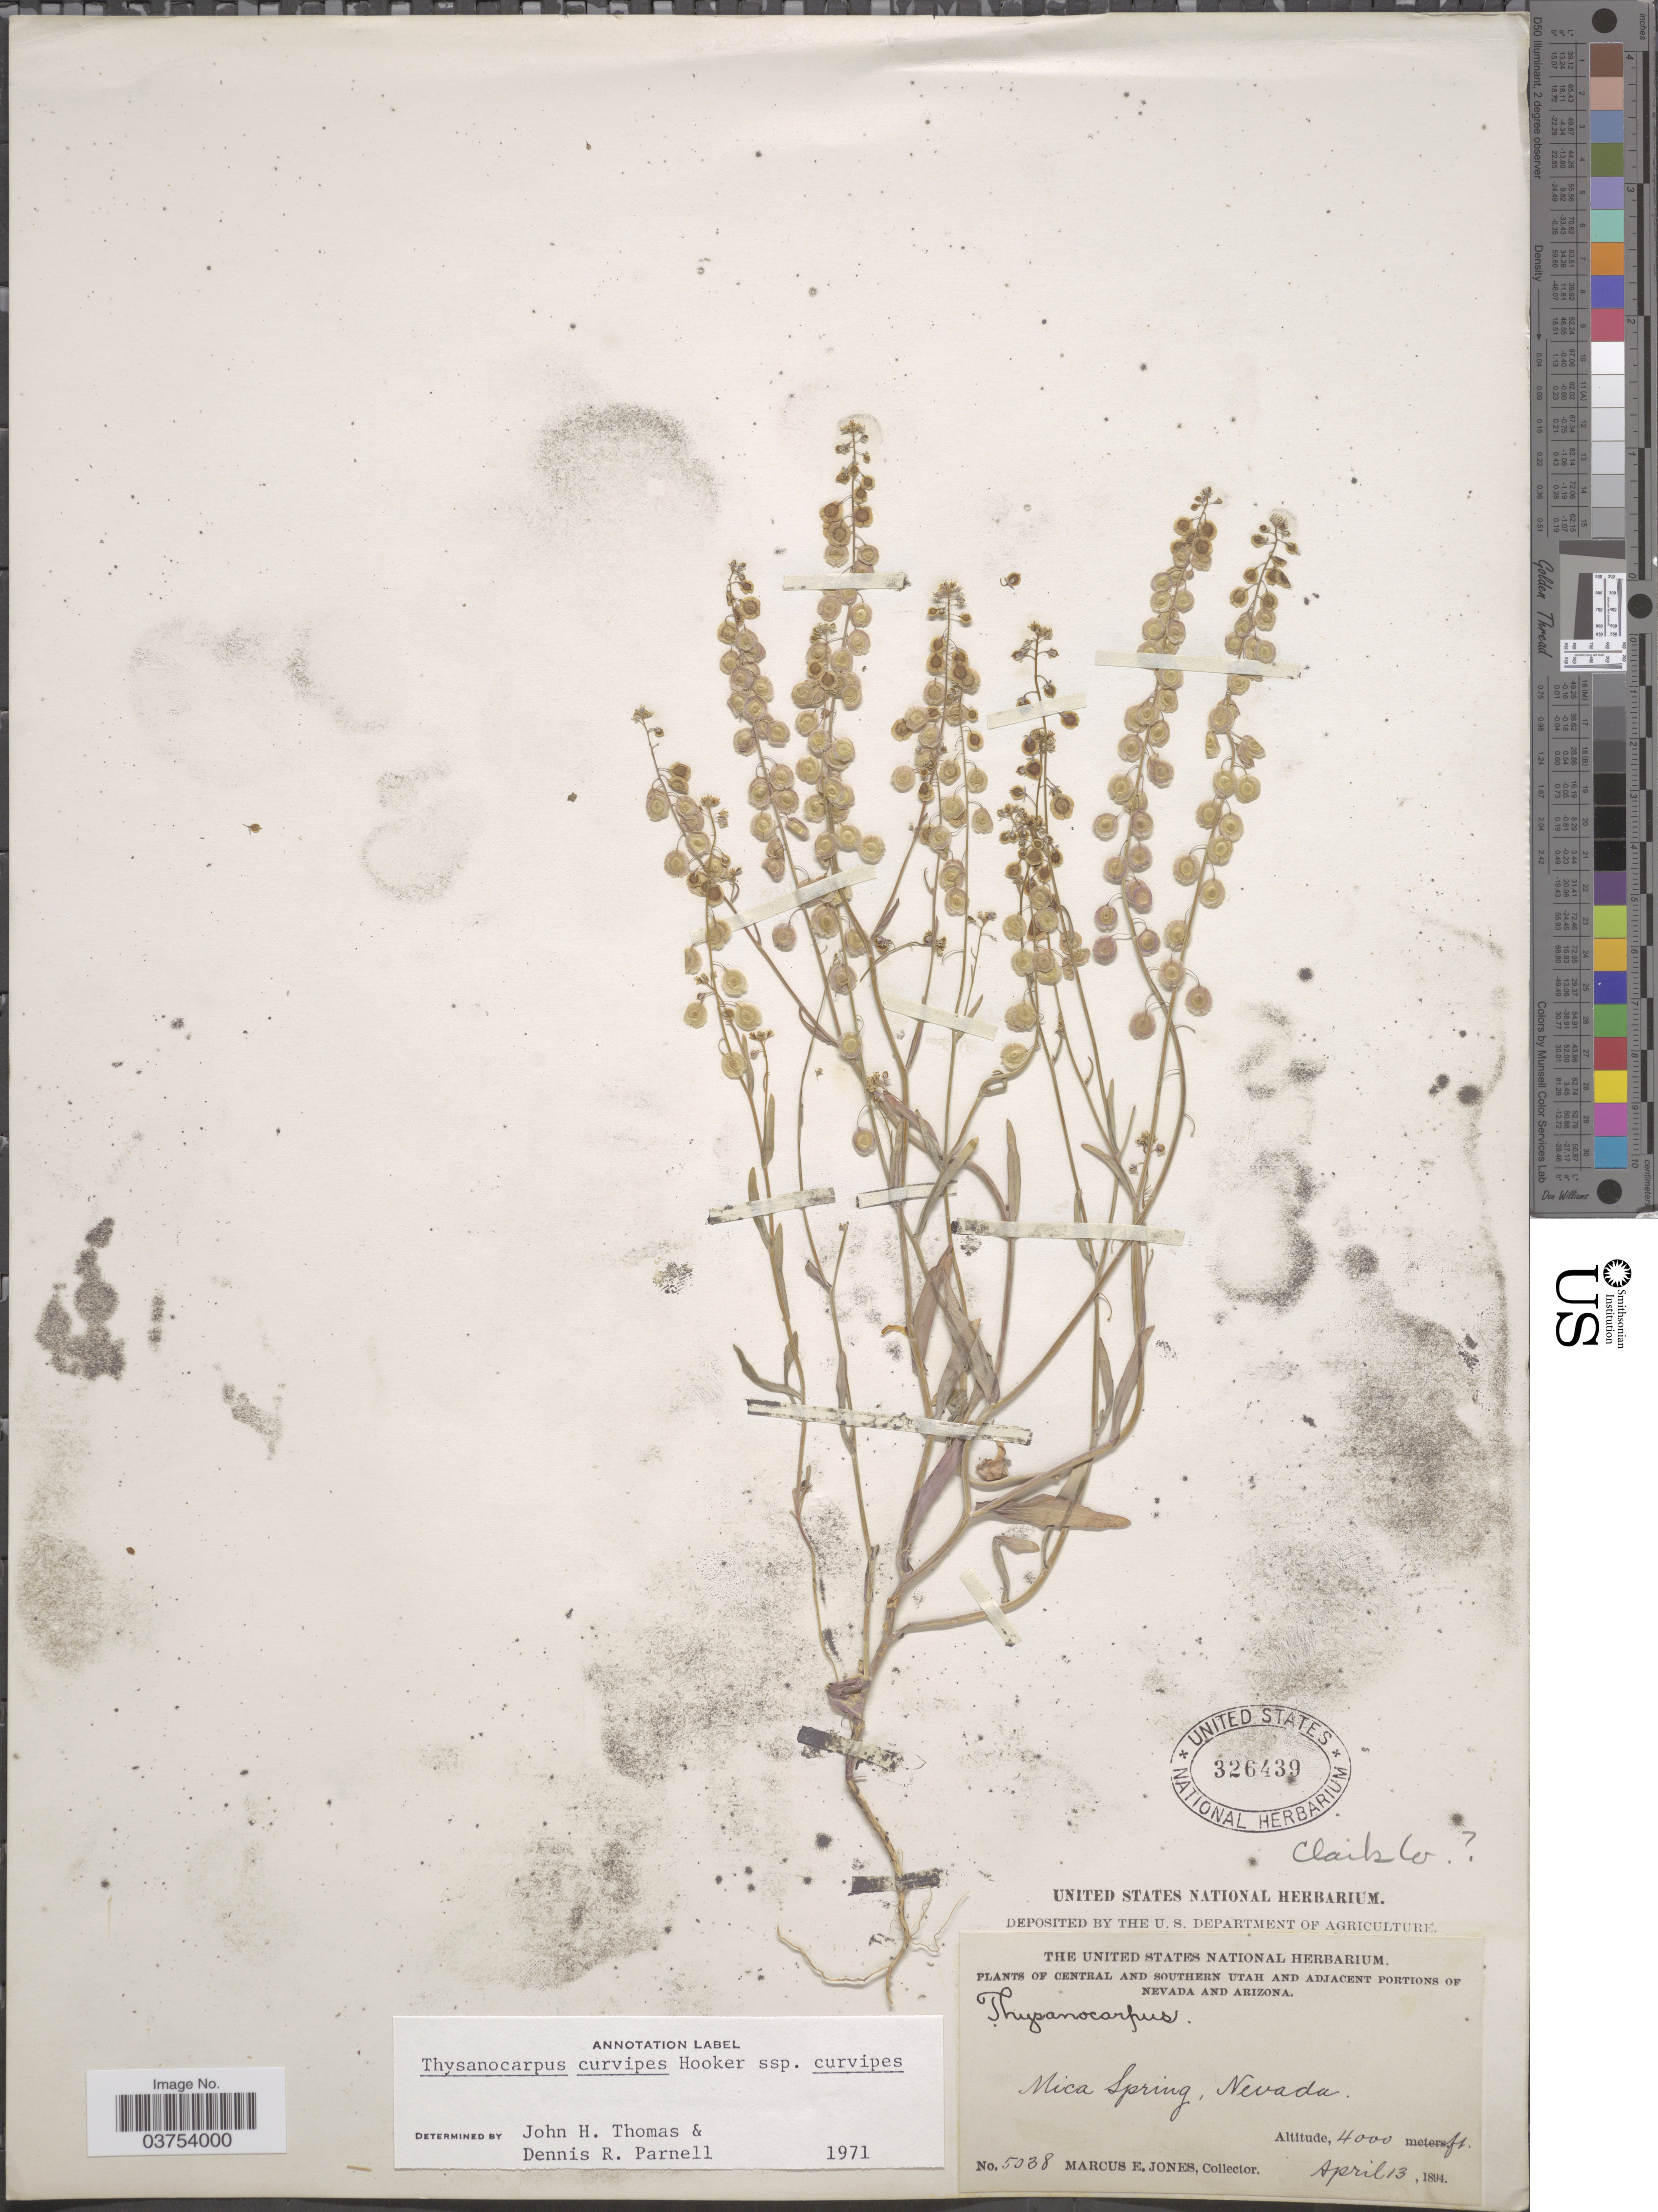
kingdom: Plantae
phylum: Tracheophyta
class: Magnoliopsida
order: Brassicales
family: Brassicaceae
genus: Thysanocarpus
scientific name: Thysanocarpus curvipes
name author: Hook.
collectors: M. E. Jones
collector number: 5038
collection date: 1894-04-13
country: United States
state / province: Nevada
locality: Adjacent portions of Nevada. Mica Spring. Clark Co.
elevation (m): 1219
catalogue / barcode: US 326439